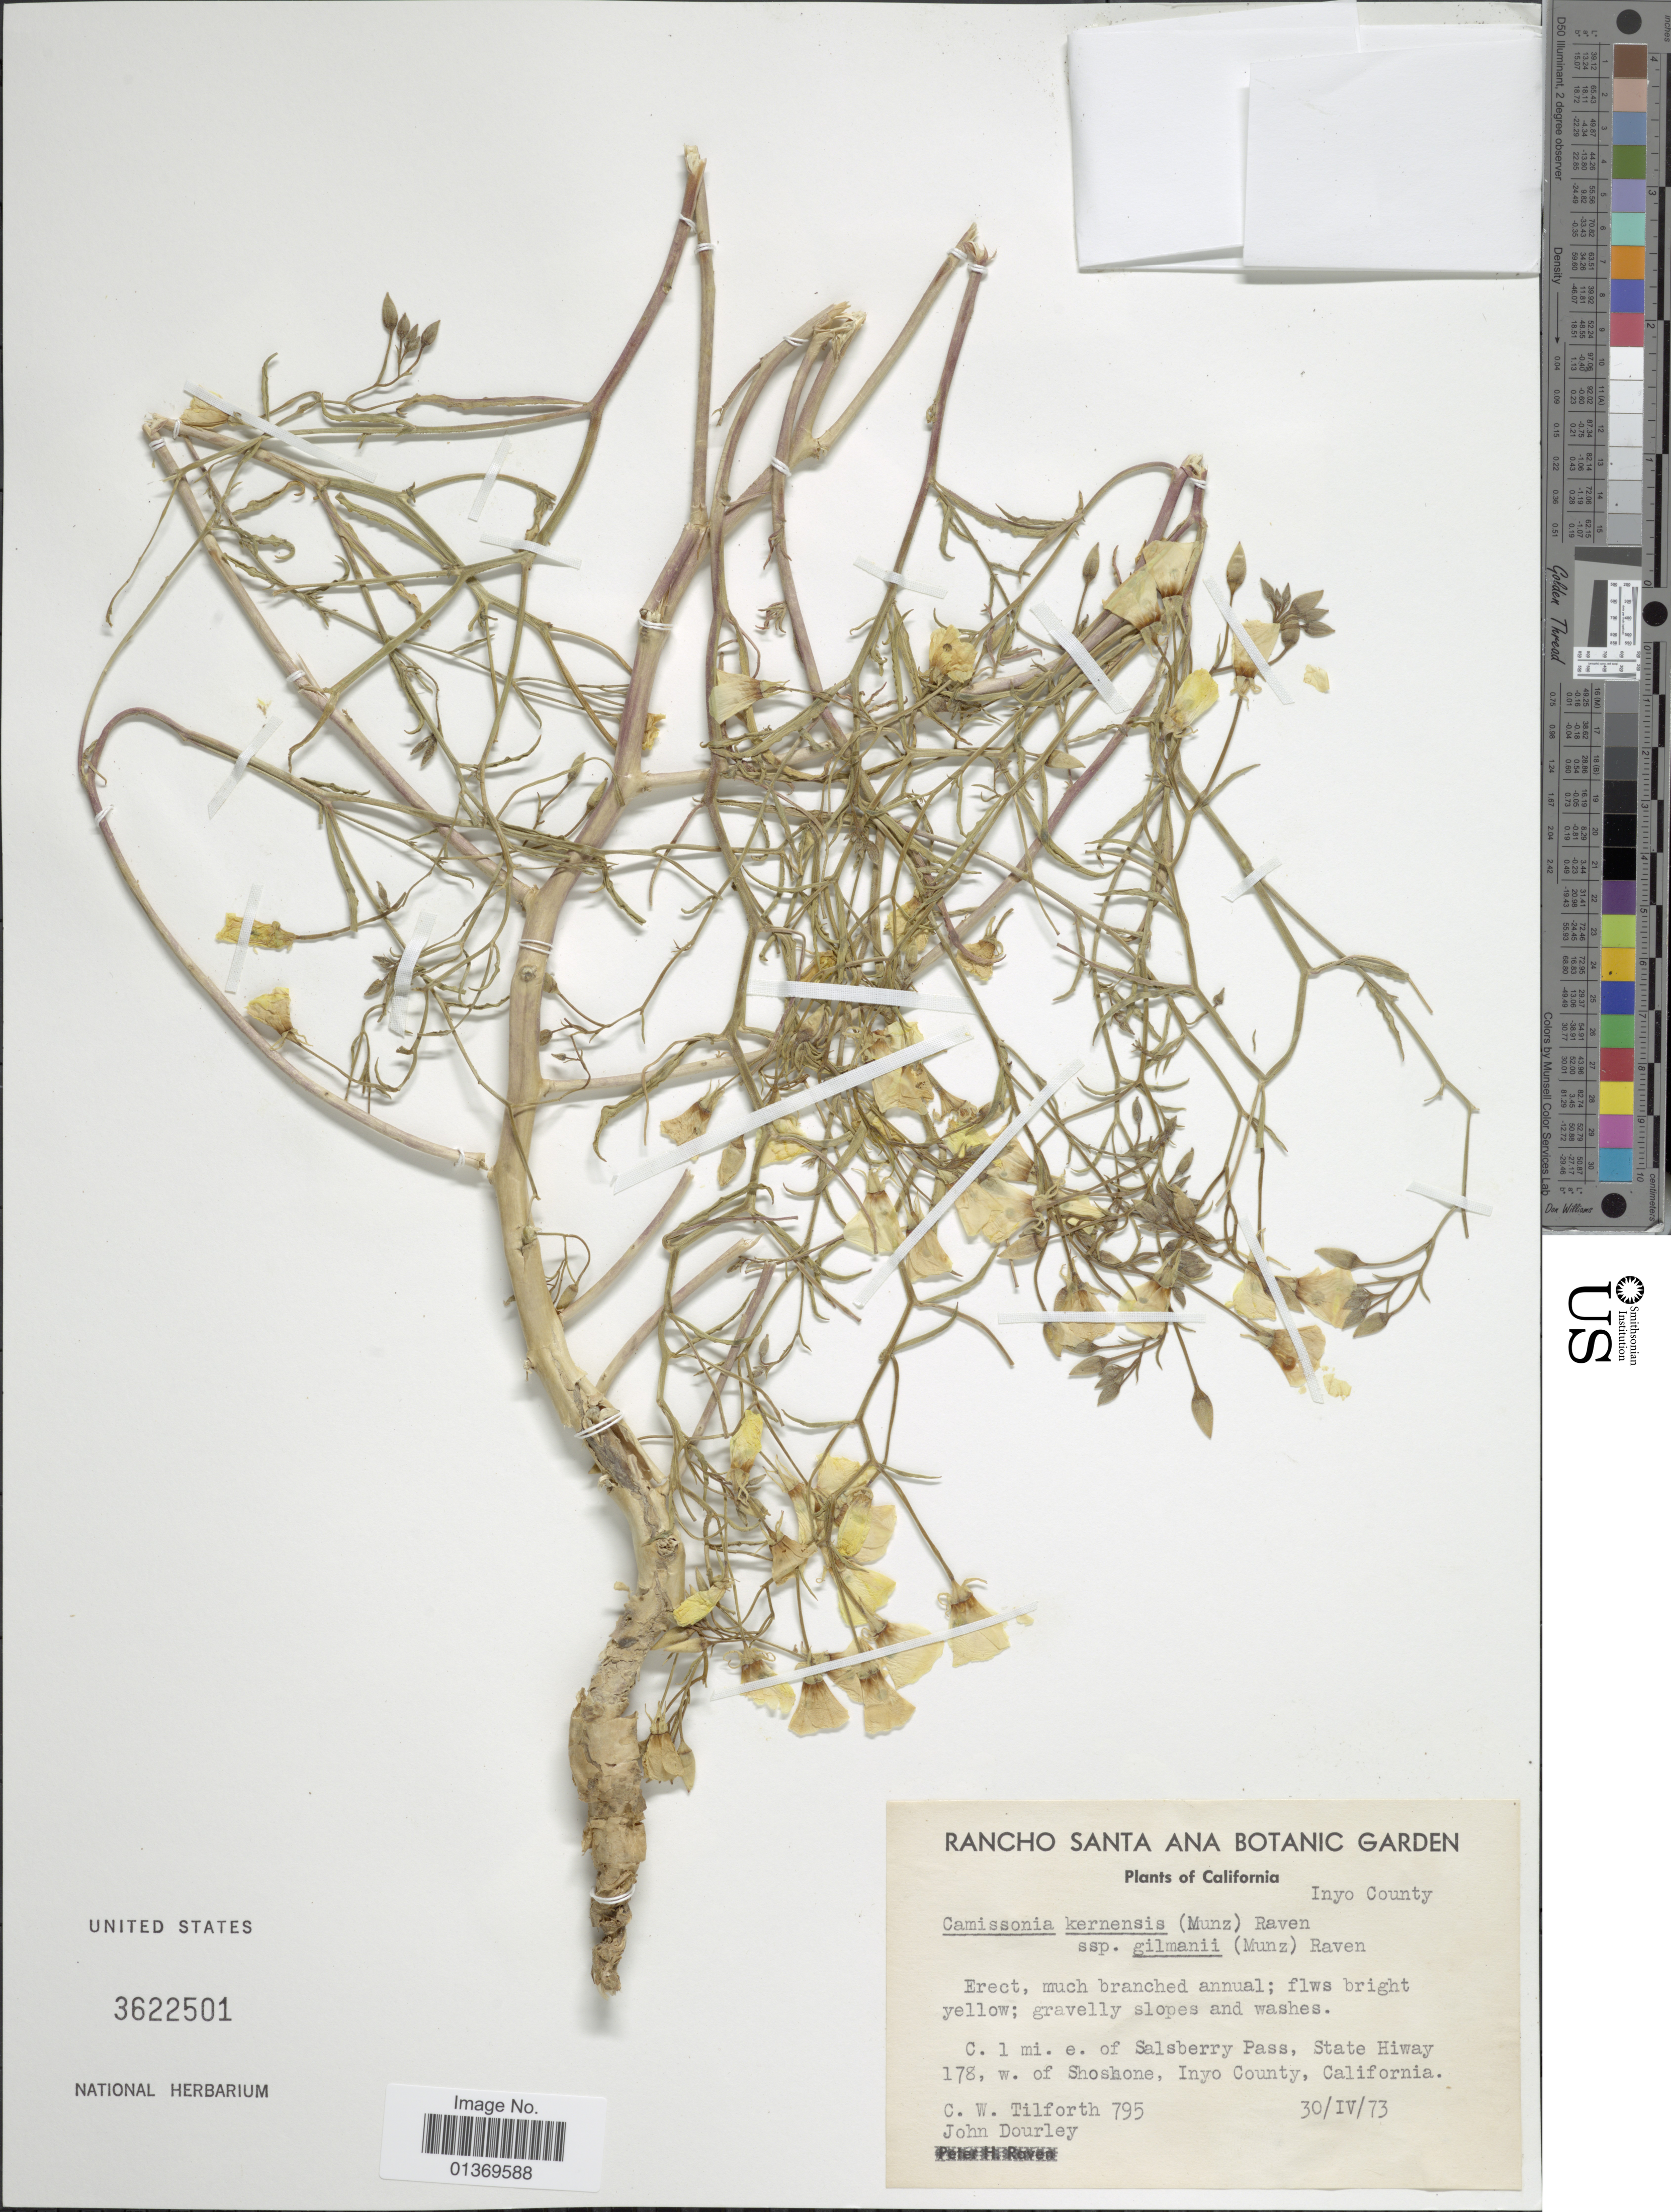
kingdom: Plantae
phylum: Tracheophyta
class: Magnoliopsida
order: Myrtales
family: Onagraceae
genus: Camissonia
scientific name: Camissonia kernensis subsp. gilmanii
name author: (Munz) P.H. Raven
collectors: C. Tilforth & J. Dourley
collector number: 795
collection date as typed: Transcribed d/m/y: 30/4/73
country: United States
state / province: California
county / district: Inyo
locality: Inyo County, C. 1 mi. e. of Salsberry Pass, State Hiway 178, w. of Shoshone, Inyo County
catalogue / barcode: US 3622501